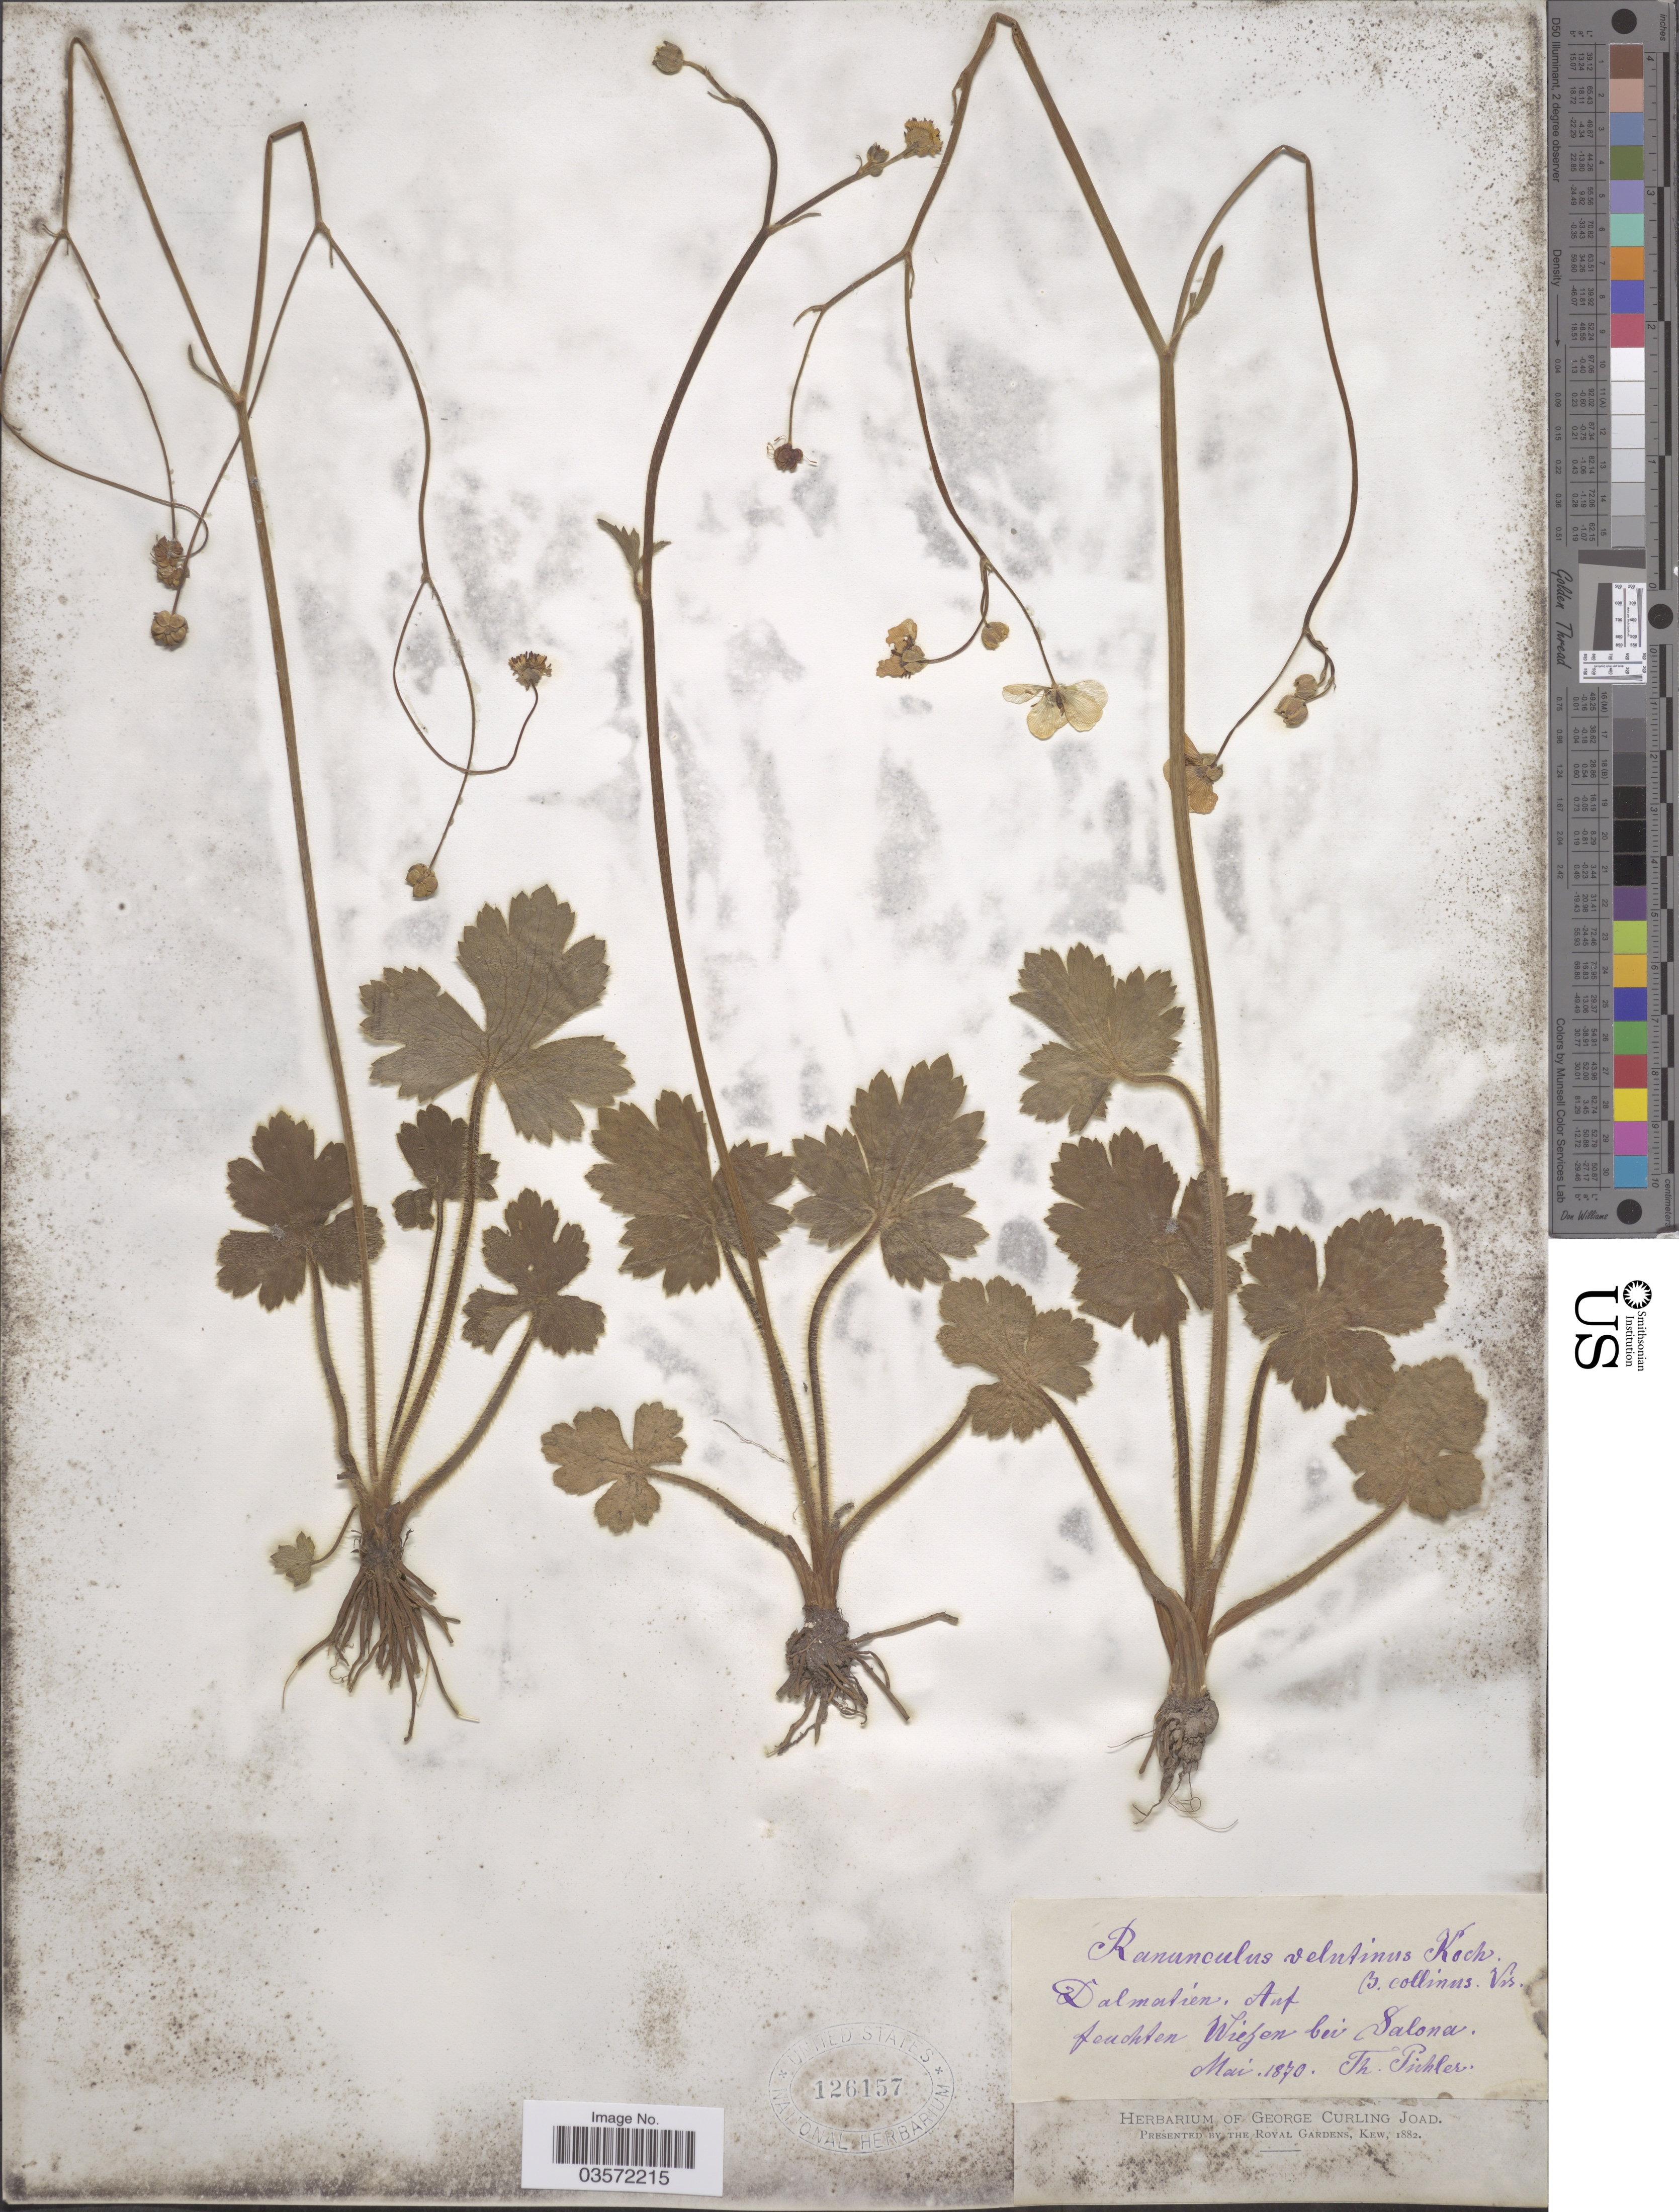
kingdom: Plantae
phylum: Tracheophyta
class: Magnoliopsida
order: Ranunculales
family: Ranunculaceae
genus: Ranunculus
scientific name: Ranunculus velutinus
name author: Ten.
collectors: T. Pichler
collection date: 1870-05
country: Croatia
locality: Dalmatien. Auf feuchten Wiesen bei Salona.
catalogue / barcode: US 126157